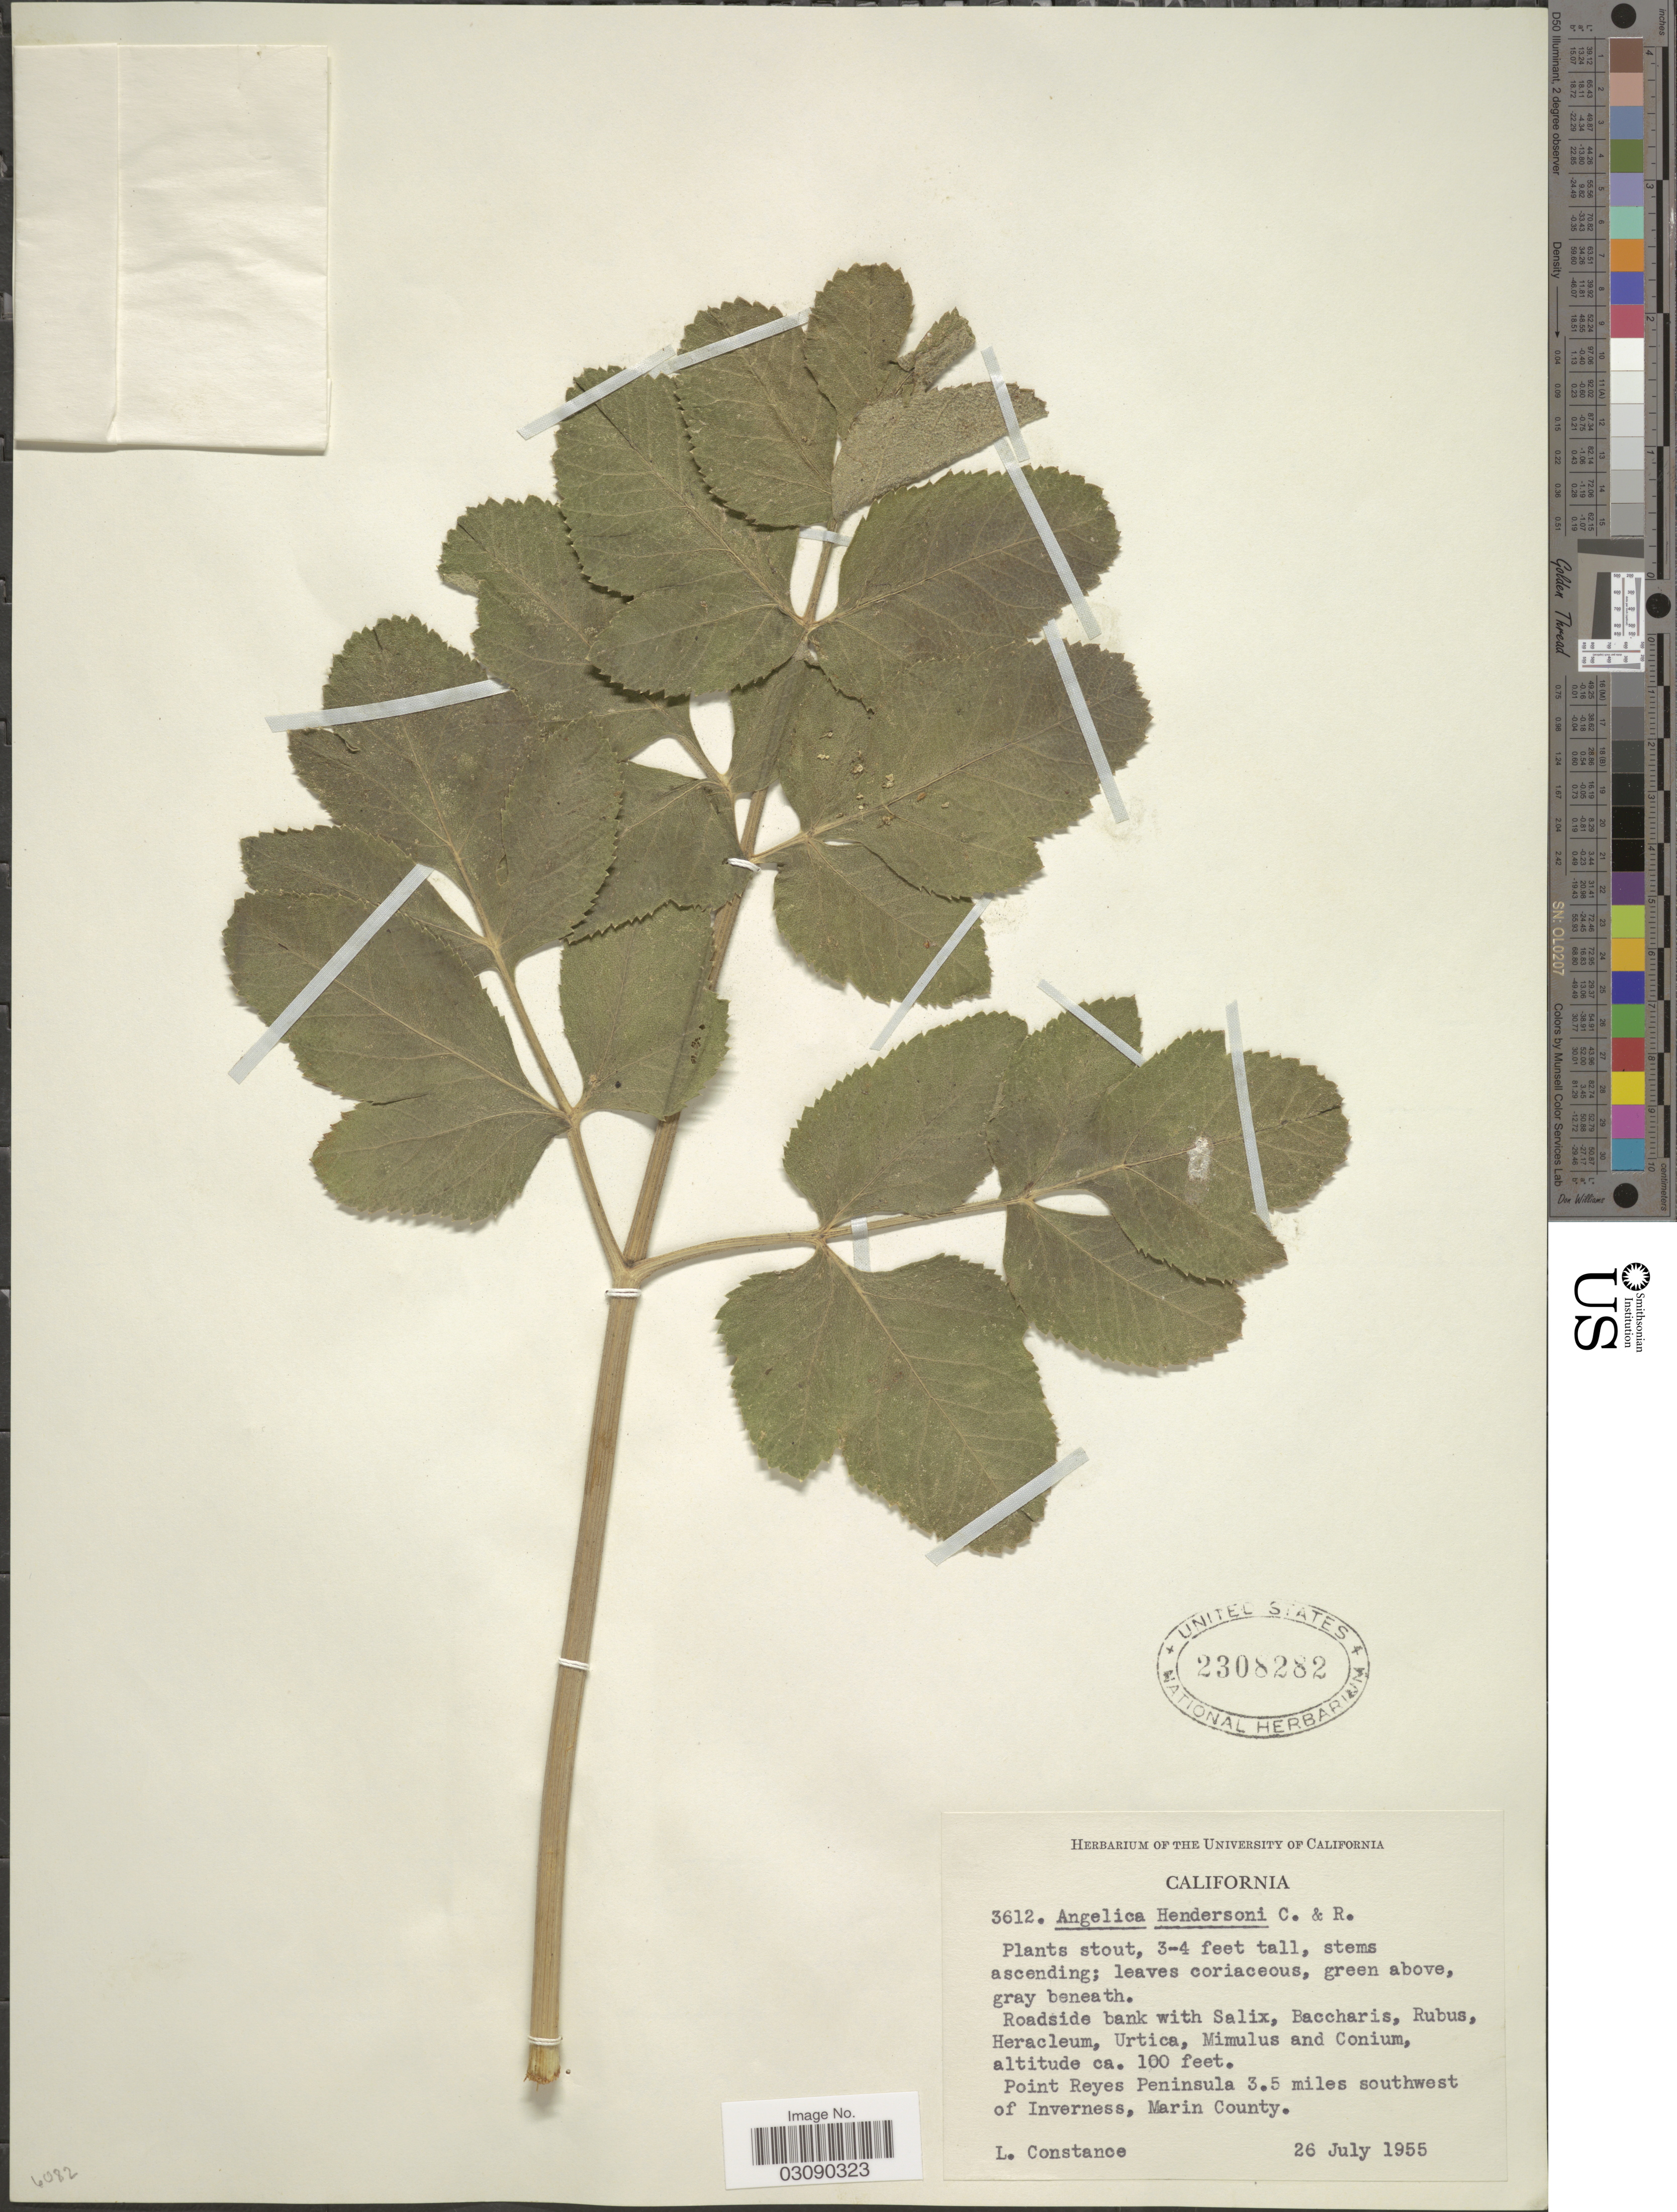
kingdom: Plantae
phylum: Tracheophyta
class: Magnoliopsida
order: Apiales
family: Apiaceae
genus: Angelica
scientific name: Angelica hendersonii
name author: J.M. Coult. & Rose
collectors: L. Constance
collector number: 3612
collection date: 1955-07-26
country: United States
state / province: California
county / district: Marin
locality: Point Reyes Peninsula 3.5 miles southwest of Inverness, Marin County.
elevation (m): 30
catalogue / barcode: US 2308282